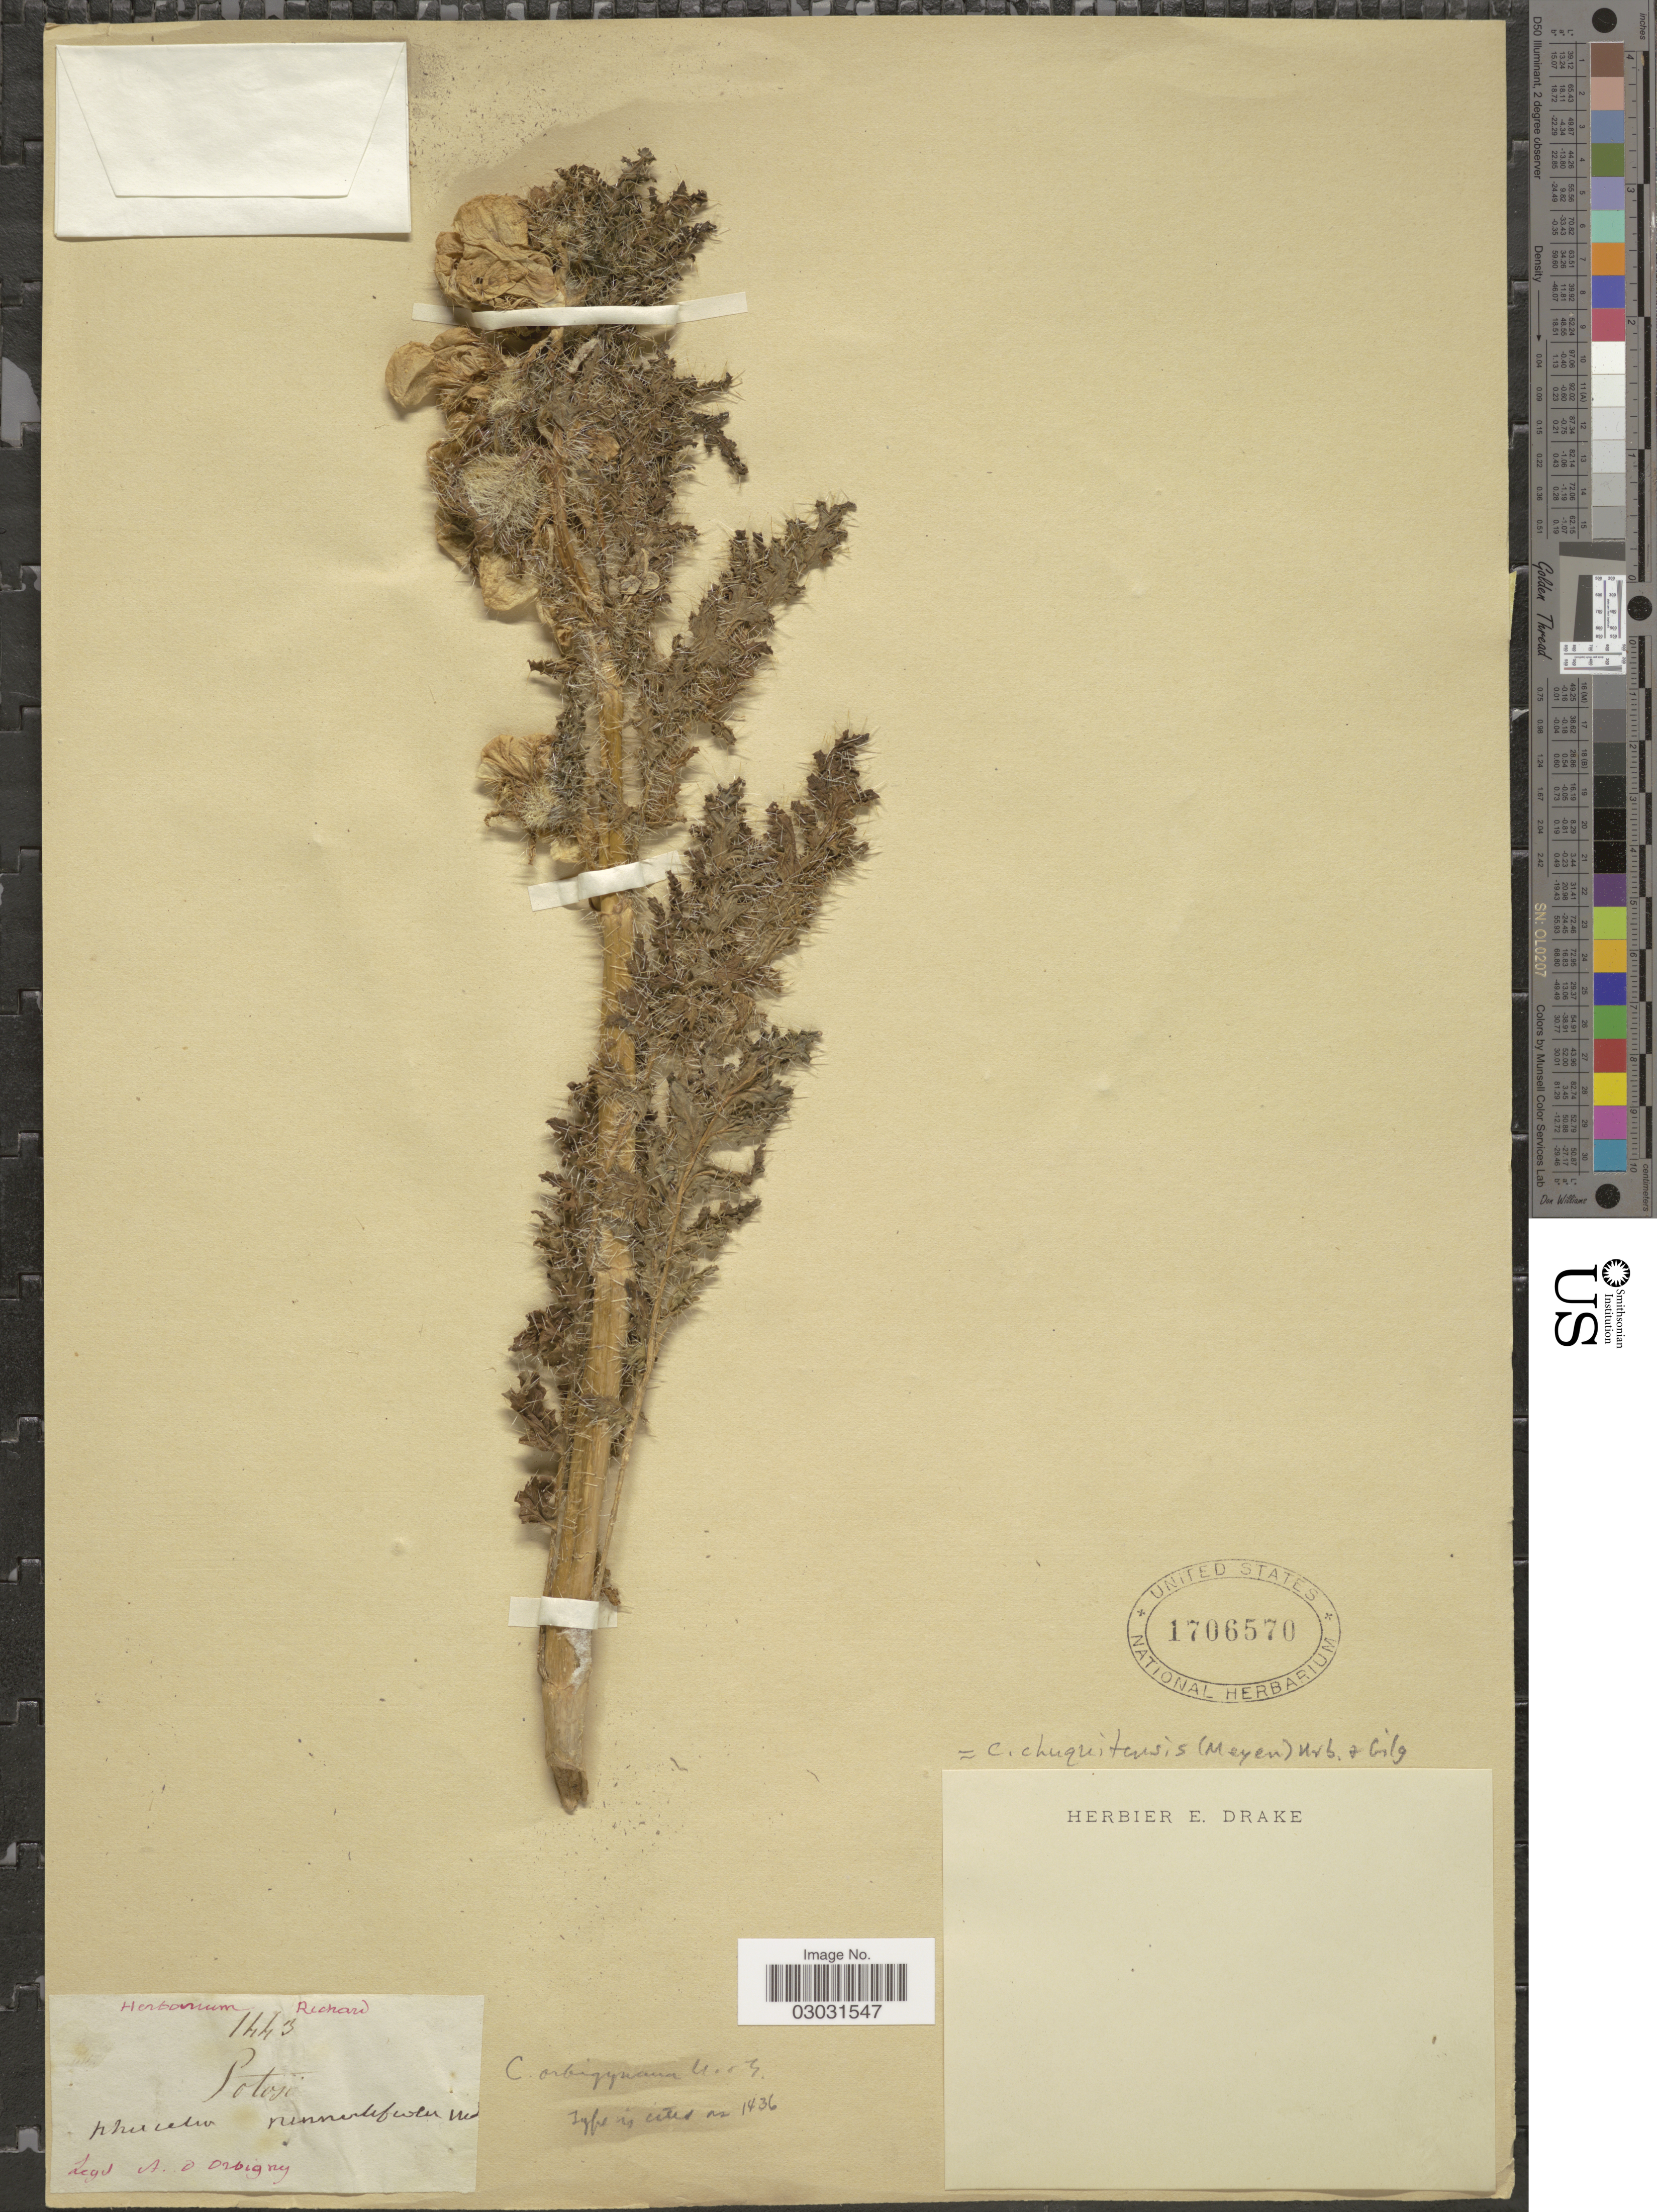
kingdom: Plantae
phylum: Tracheophyta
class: Magnoliopsida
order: Cornales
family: Loasaceae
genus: Caiophora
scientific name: Caiophora chuquitensis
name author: (Meyen) Urb. & Gilg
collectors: A. Orbigny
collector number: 1443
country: Bolivia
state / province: Potosi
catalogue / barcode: US 1706570